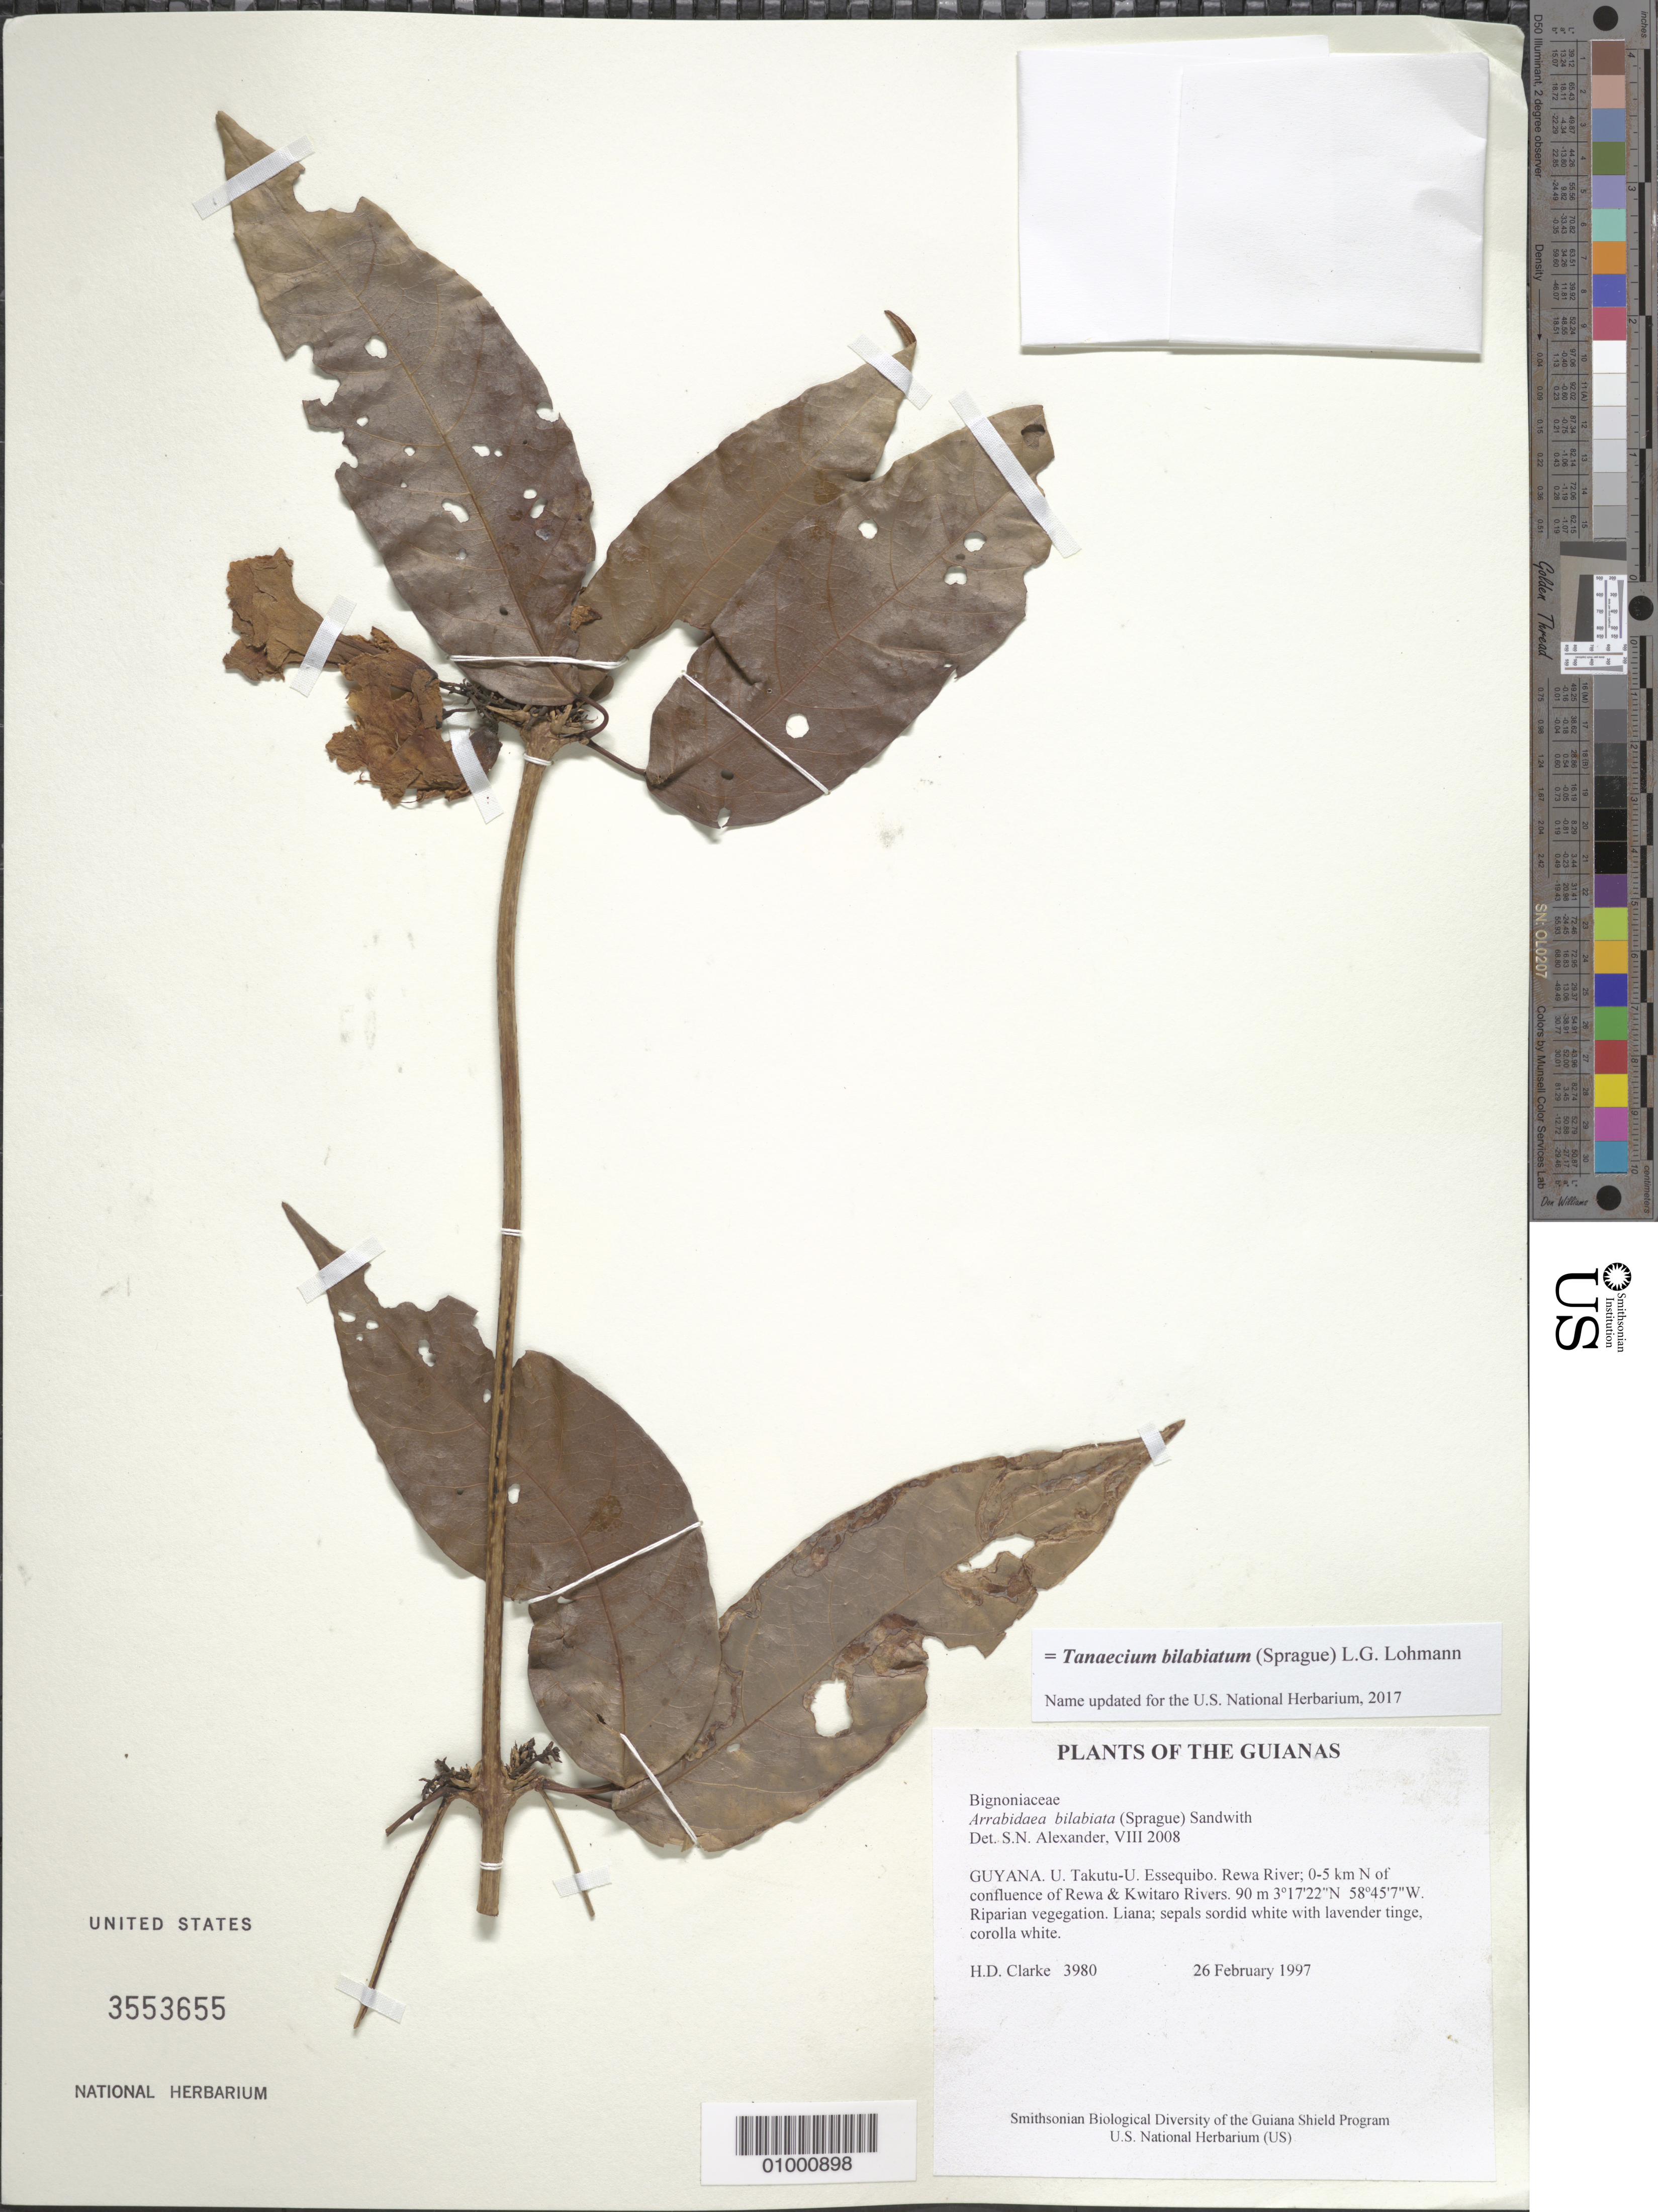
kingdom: Plantae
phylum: Tracheophyta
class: Magnoliopsida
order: Lamiales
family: Bignoniaceae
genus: Tanaecium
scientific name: Tanaecium bilabiatum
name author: (Sprague) L.G. Lohmann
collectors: H. D. Clarke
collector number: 3980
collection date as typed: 26 February 1997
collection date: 1997-02-26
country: Guyana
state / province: U. Takutu-U. Essequibo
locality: Rewa River; 0-5 km N of confluence of Rewa & Kwitaro Rivers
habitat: Riparian vegetation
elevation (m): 90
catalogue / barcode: US 3553655